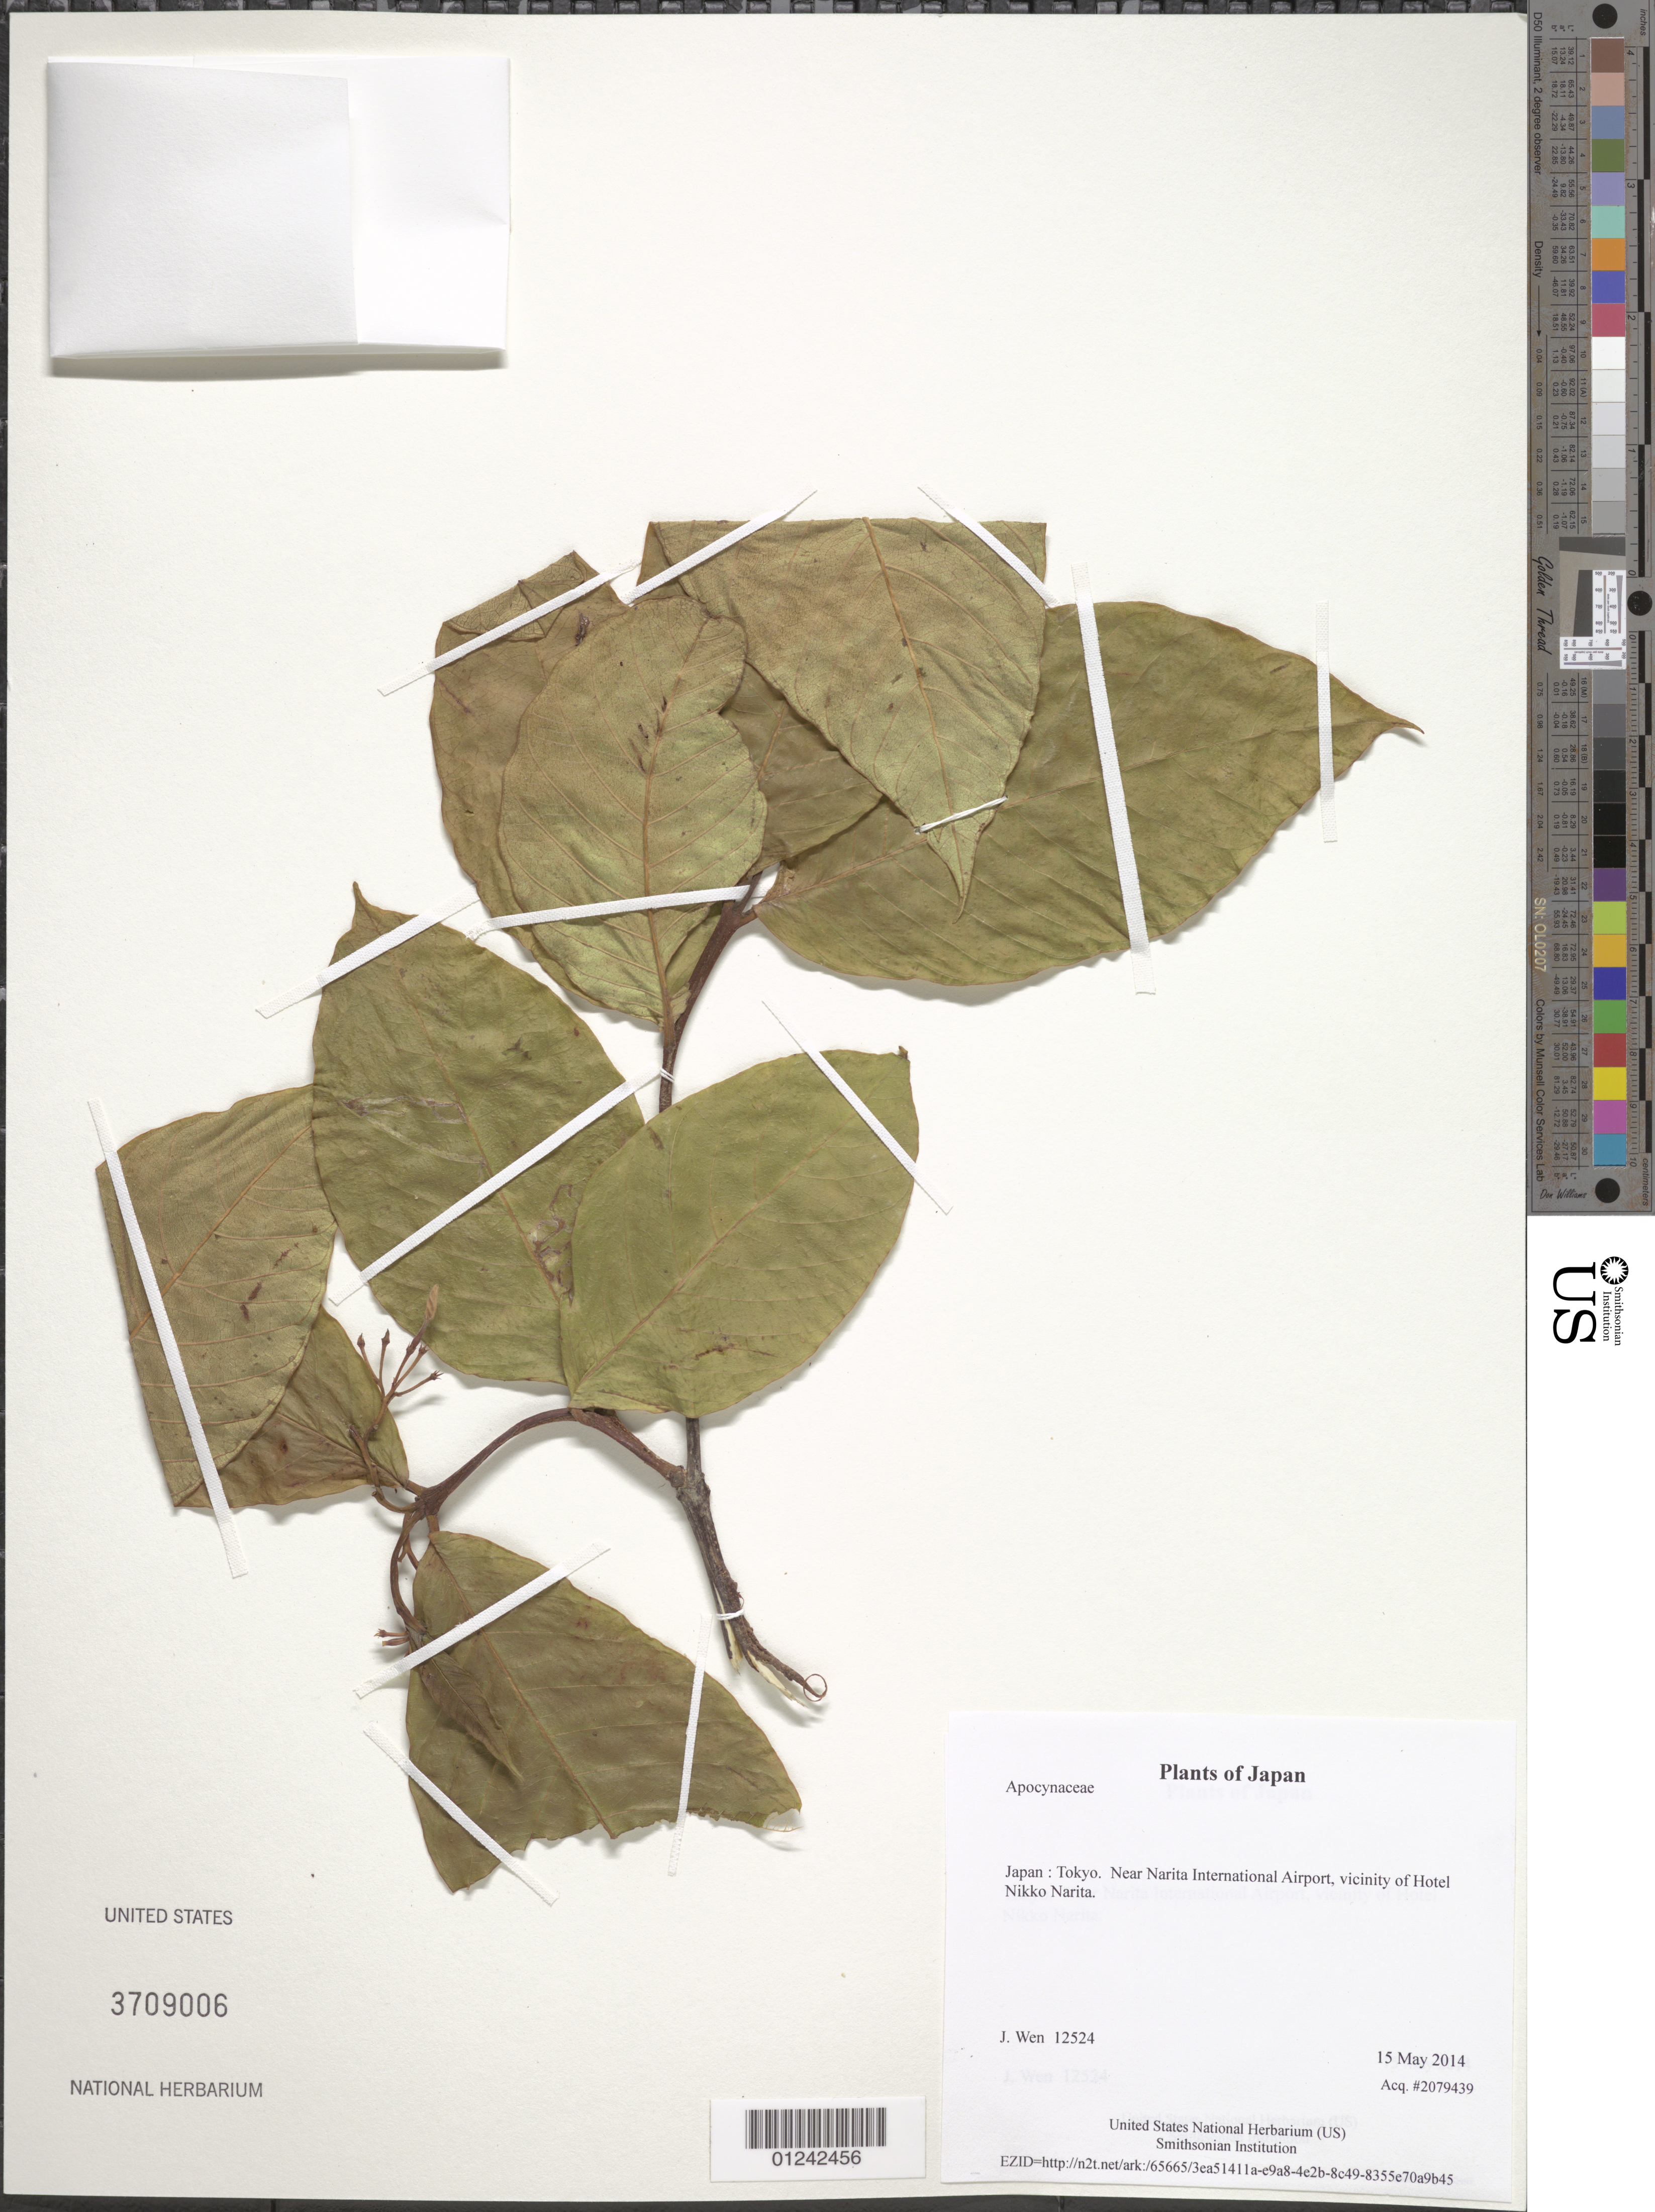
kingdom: Plantae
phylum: Tracheophyta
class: Magnoliopsida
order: Gentianales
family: Apocynaceae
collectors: J. Wen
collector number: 12524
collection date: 2014-05-15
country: Japan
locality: Tokyo. Near Narita International Airport, vicinity of Hotel Nikko Narita.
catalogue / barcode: US 3709006